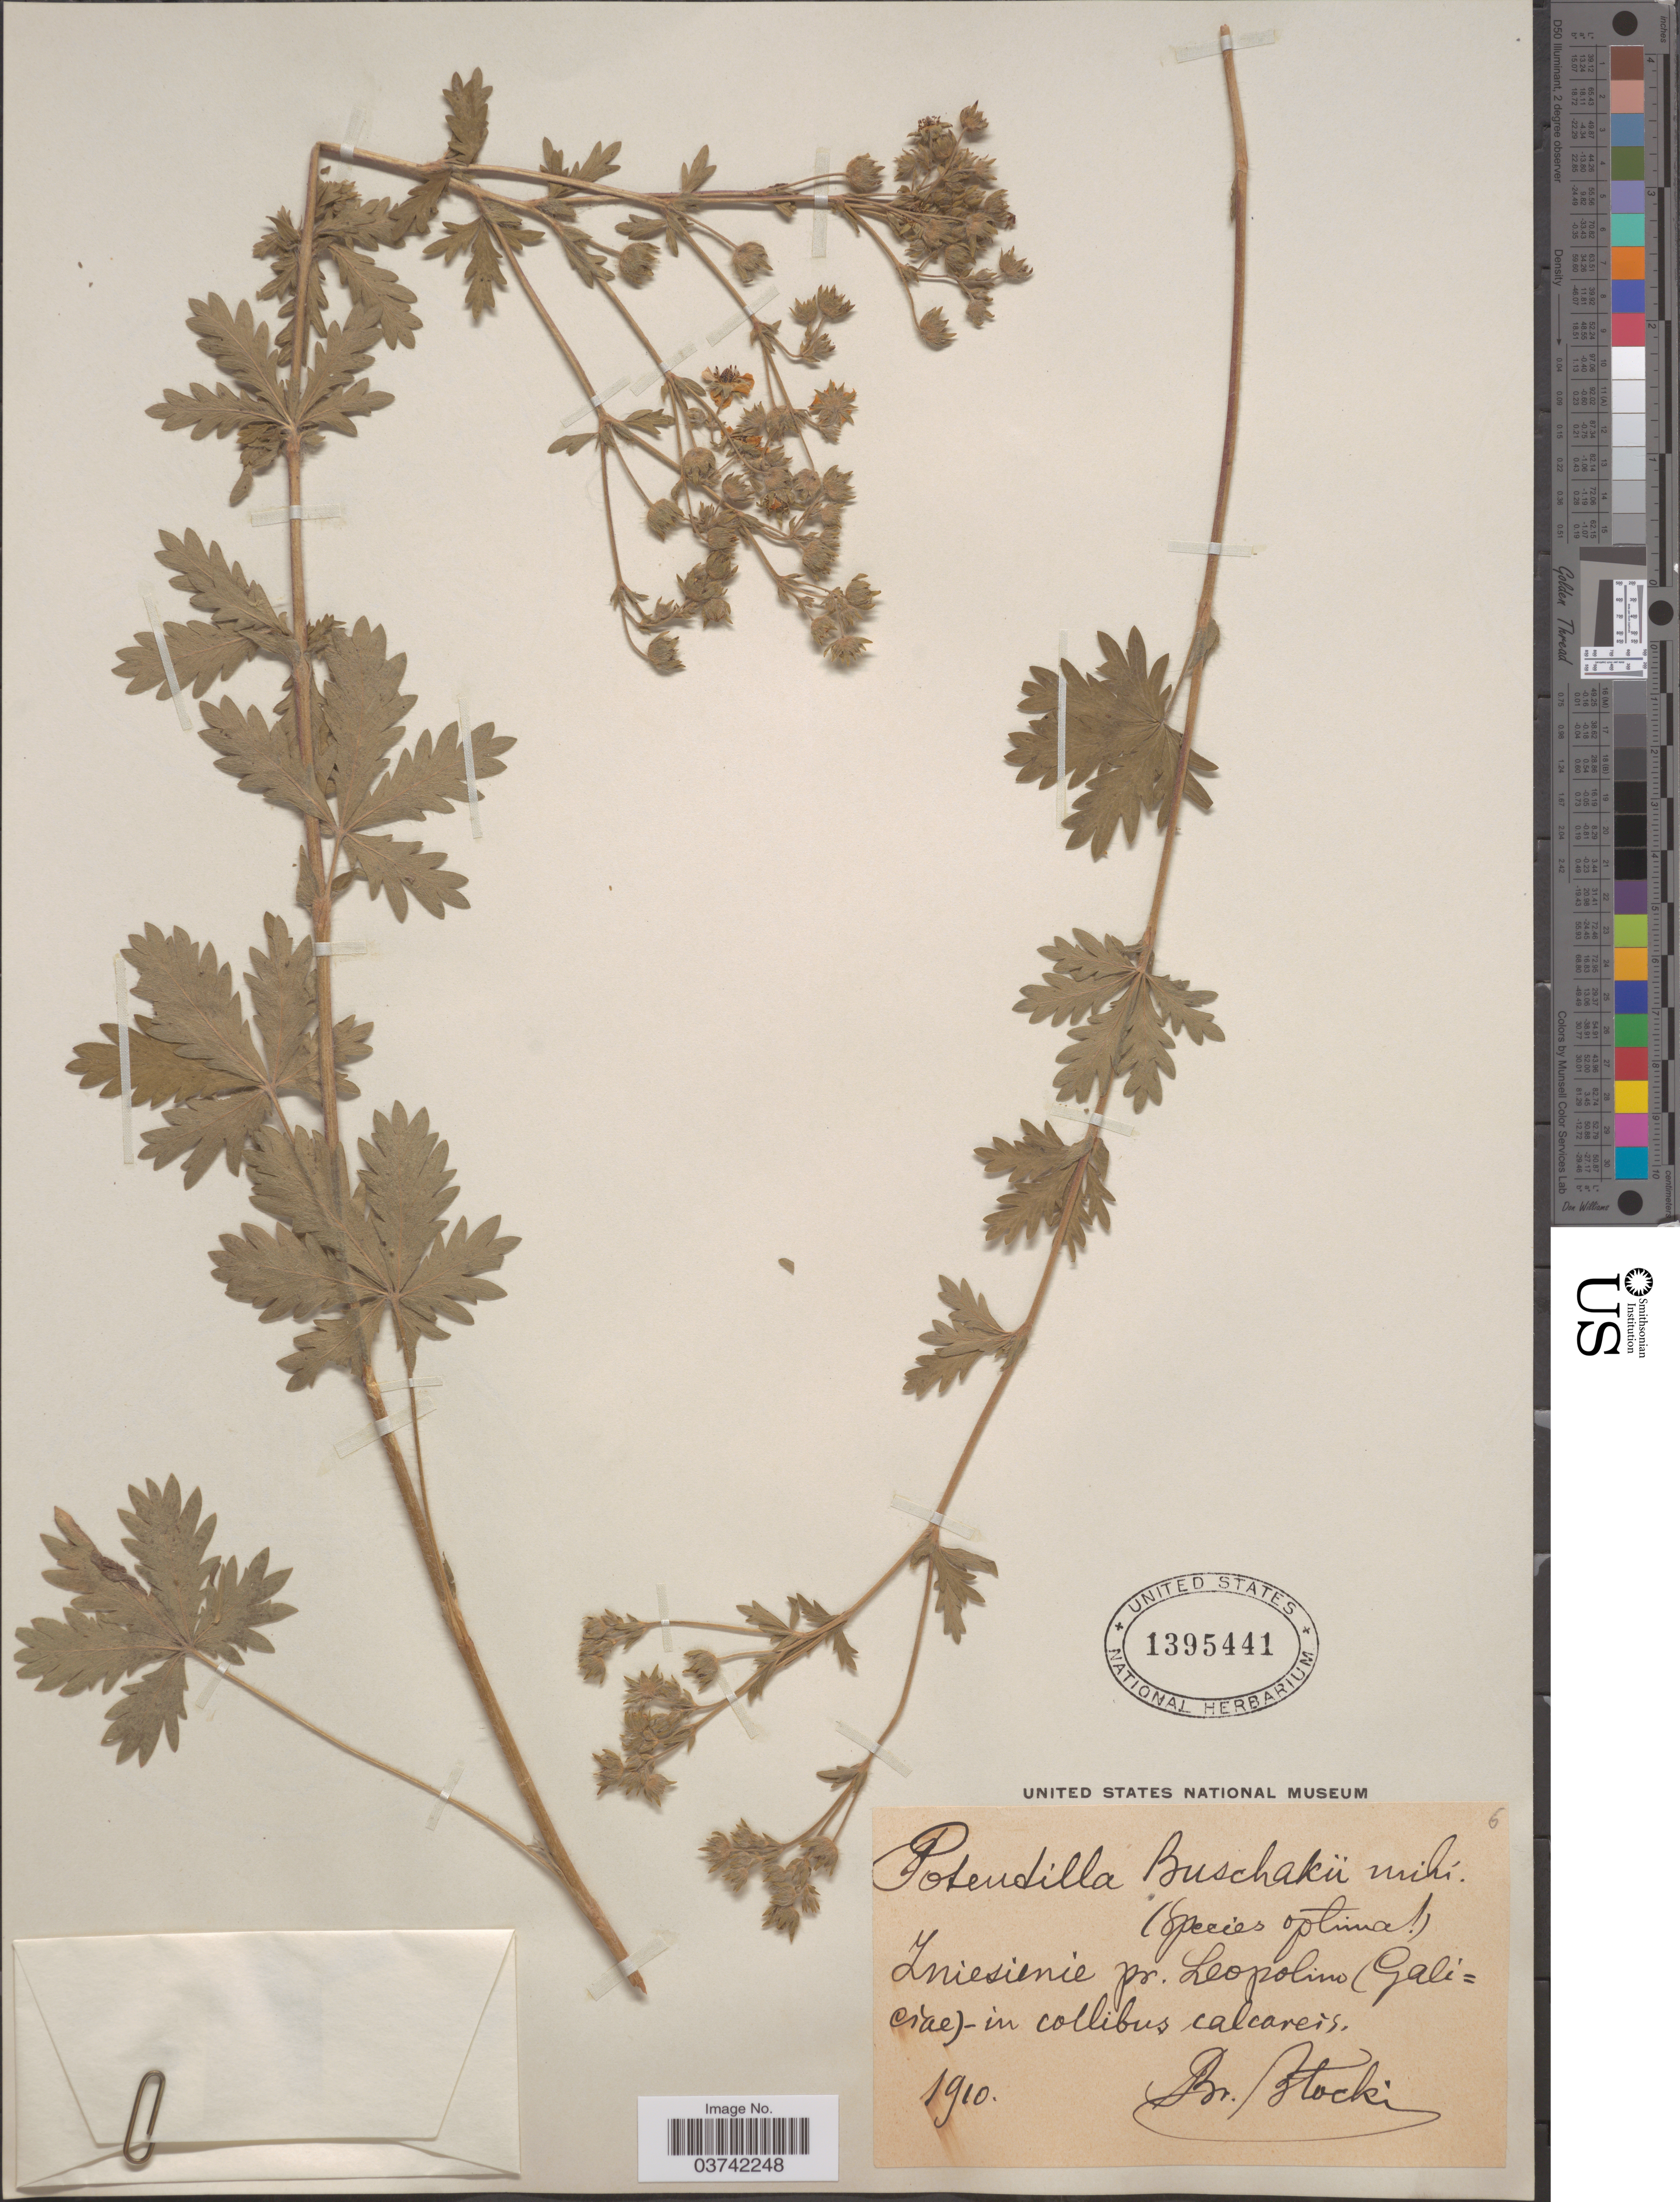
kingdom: Plantae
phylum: Tracheophyta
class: Magnoliopsida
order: Rosales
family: Rosaceae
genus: Potentilla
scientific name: Potentilla buschakii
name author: Blocki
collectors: B. Blocki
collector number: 6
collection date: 1910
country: Ukraine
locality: Zniesienie pr. Leopolim (Galiciae).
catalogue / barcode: US 1395441